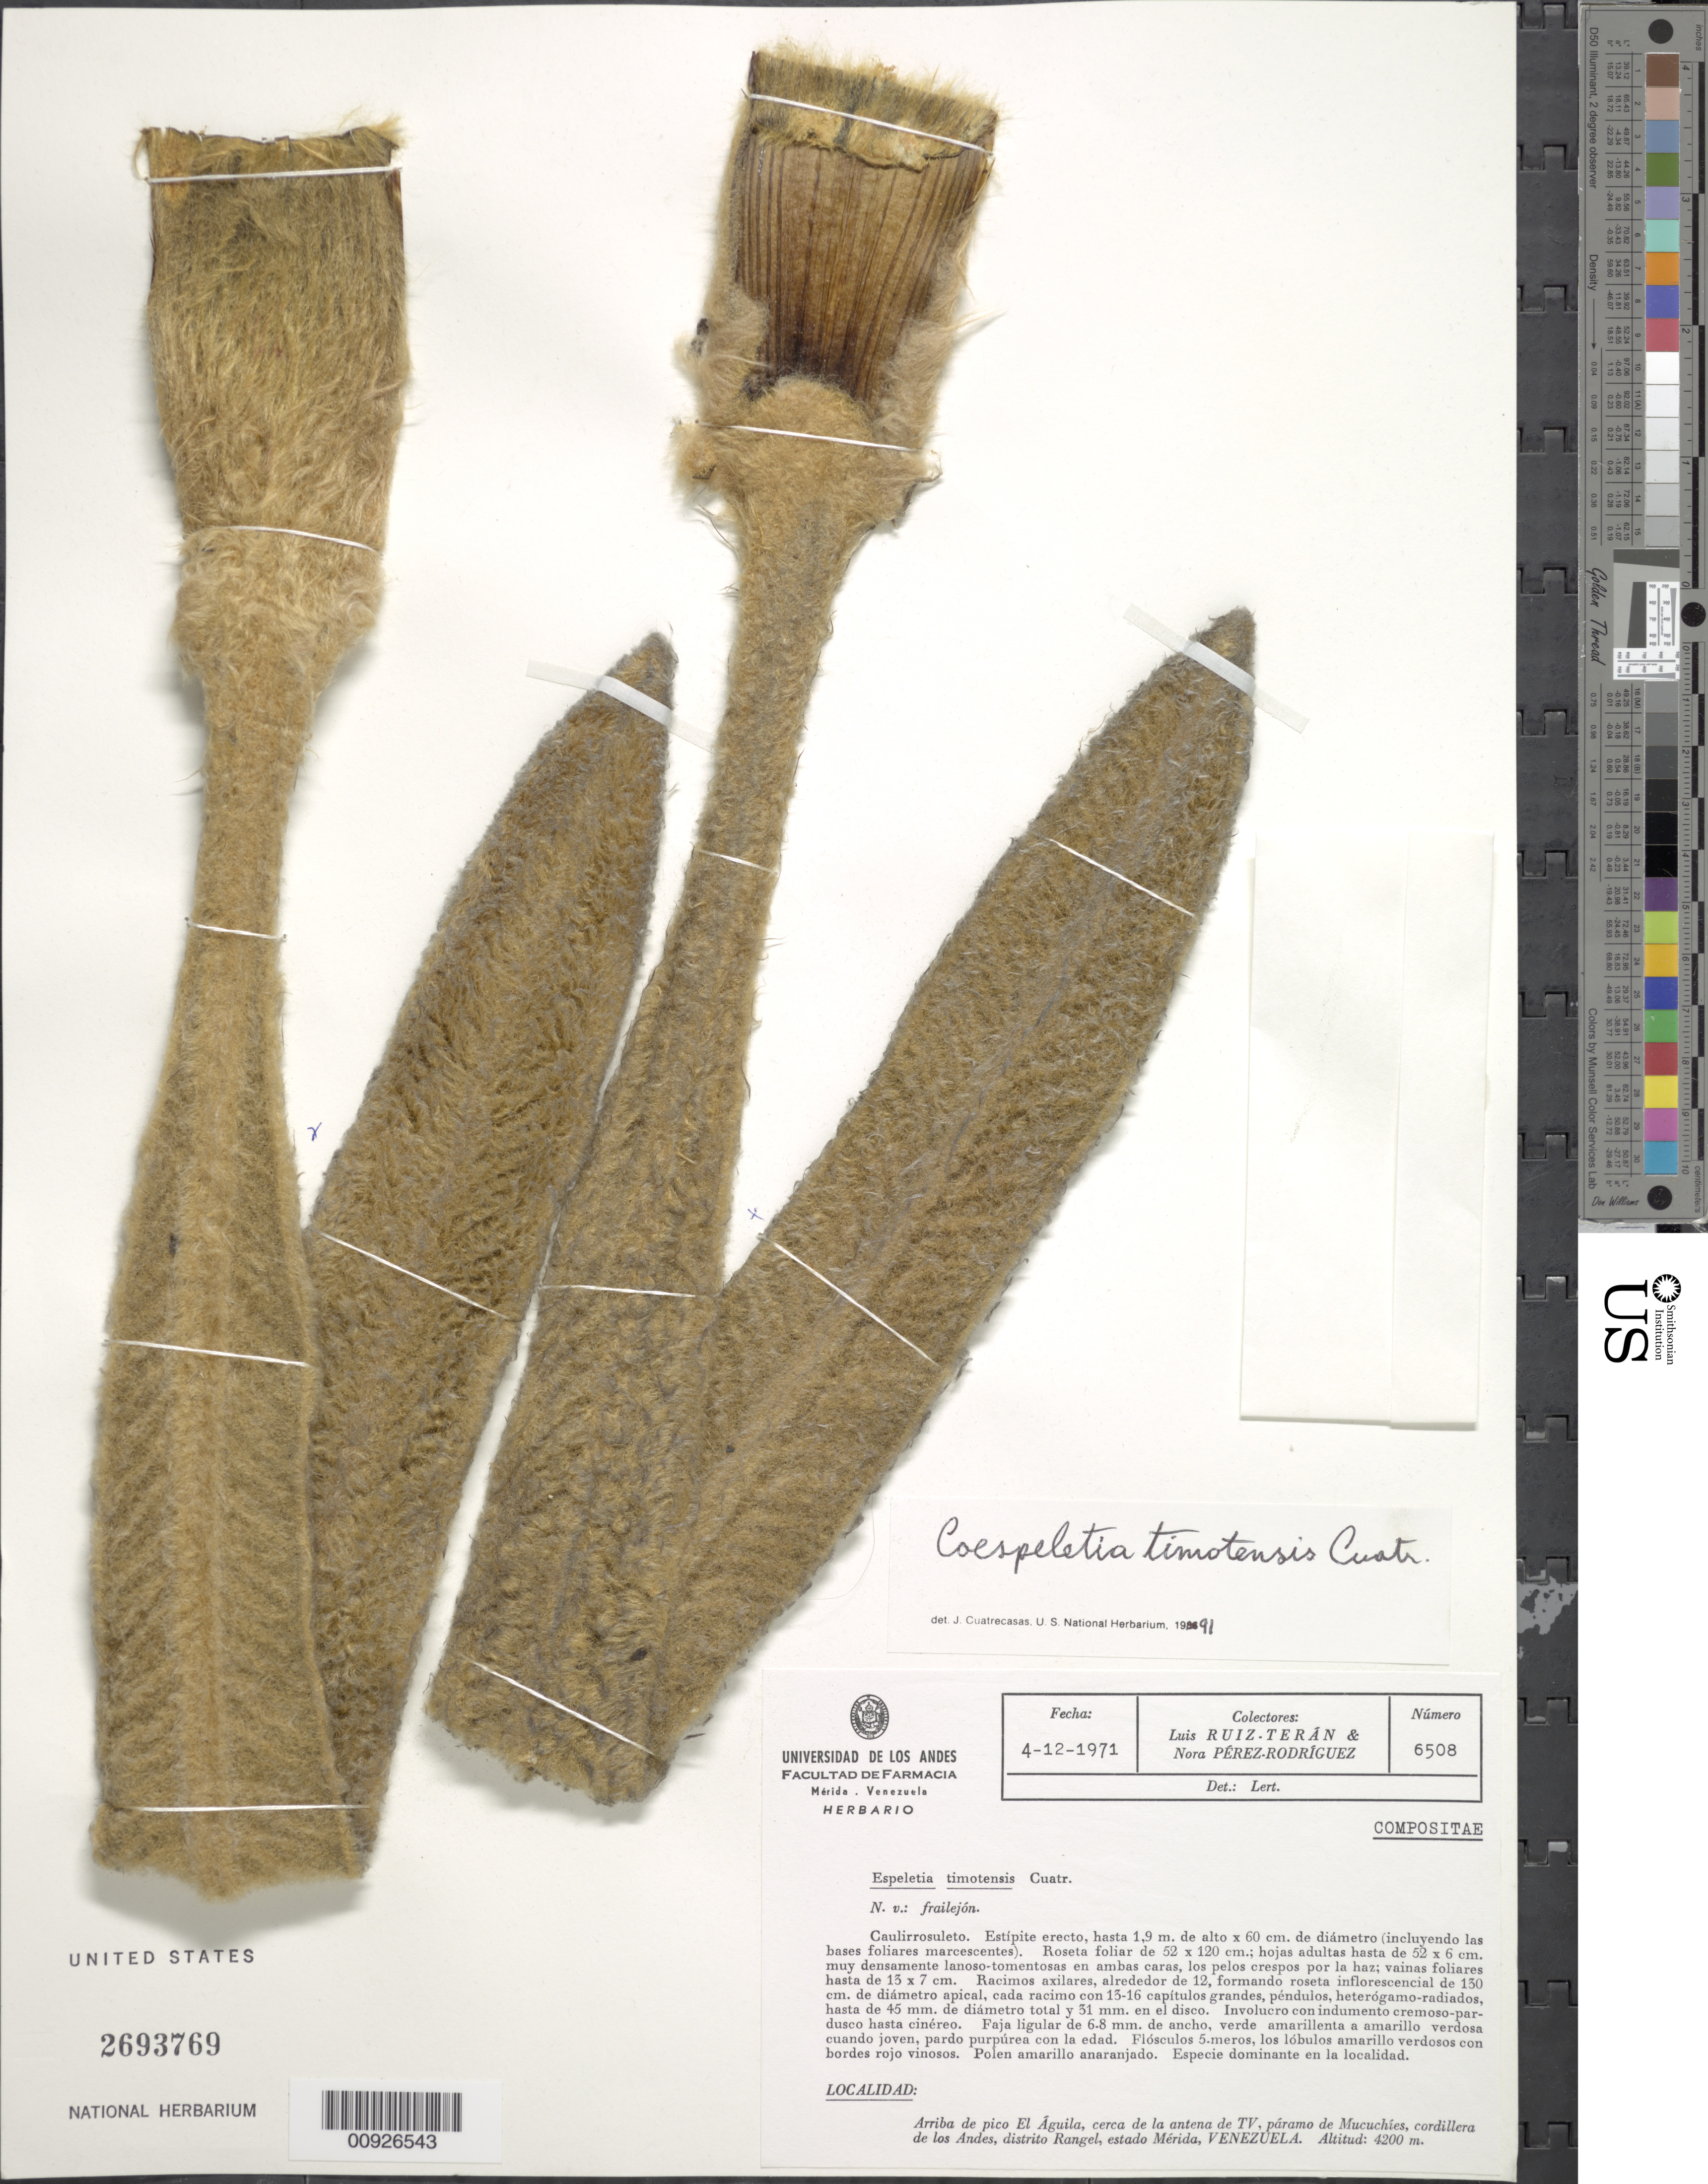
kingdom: Plantae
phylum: Tracheophyta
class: Magnoliopsida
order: Asterales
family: Asteraceae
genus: Coespeletia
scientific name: Coespeletia timotensis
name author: (Cuatrec.) Cuatrec.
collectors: L. E. Ruíz-Terán & N. Pérez-Rodríguez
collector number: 6508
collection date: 1971-12-04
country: Venezuela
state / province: Mérida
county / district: Rangel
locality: P. de Mucuchíes. Arriba de Pico El Águila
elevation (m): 4200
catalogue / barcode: US 2693769